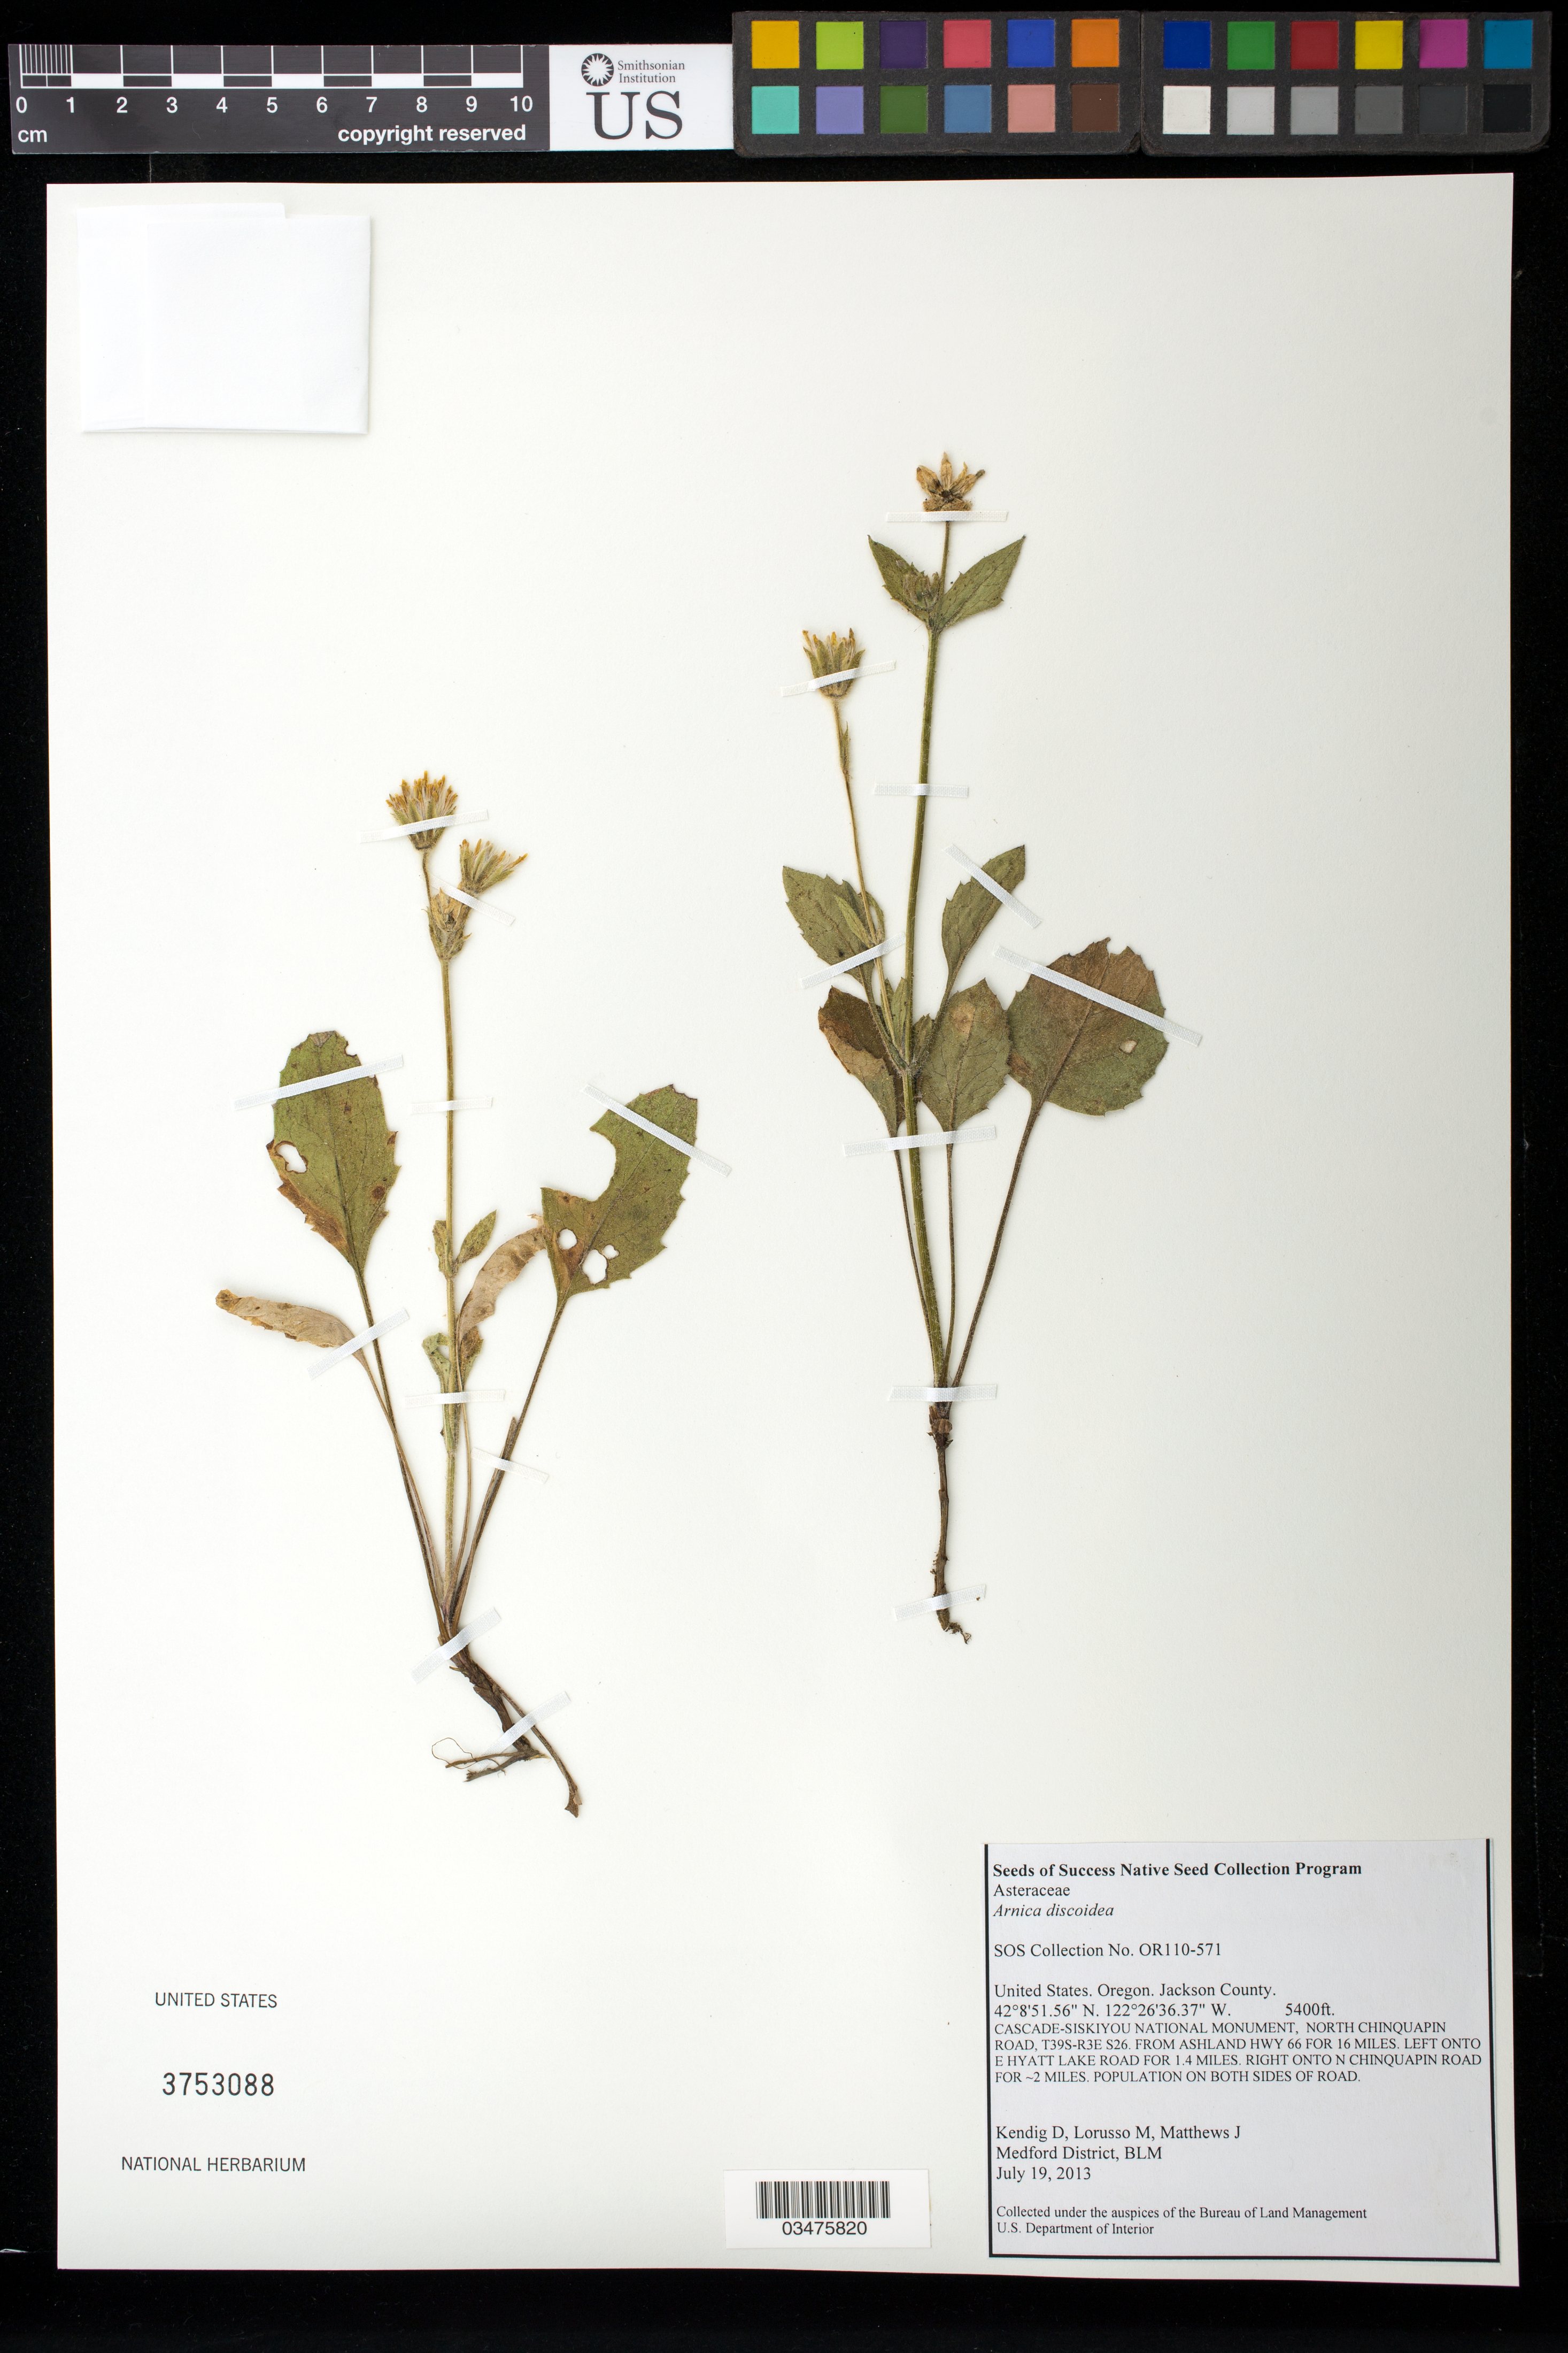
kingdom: Plantae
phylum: Tracheophyta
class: Magnoliopsida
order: Asterales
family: Asteraceae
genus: Arnica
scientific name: Arnica discoidea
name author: Benth.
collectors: D. Kendig, M. Lorusso & J. Matthews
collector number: OR110-571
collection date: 2013-07-19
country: United States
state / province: Oregon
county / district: Jackson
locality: Cascade-Siskiyou National Monument, N Chinquapin Road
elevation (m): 1646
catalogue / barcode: US 3753088